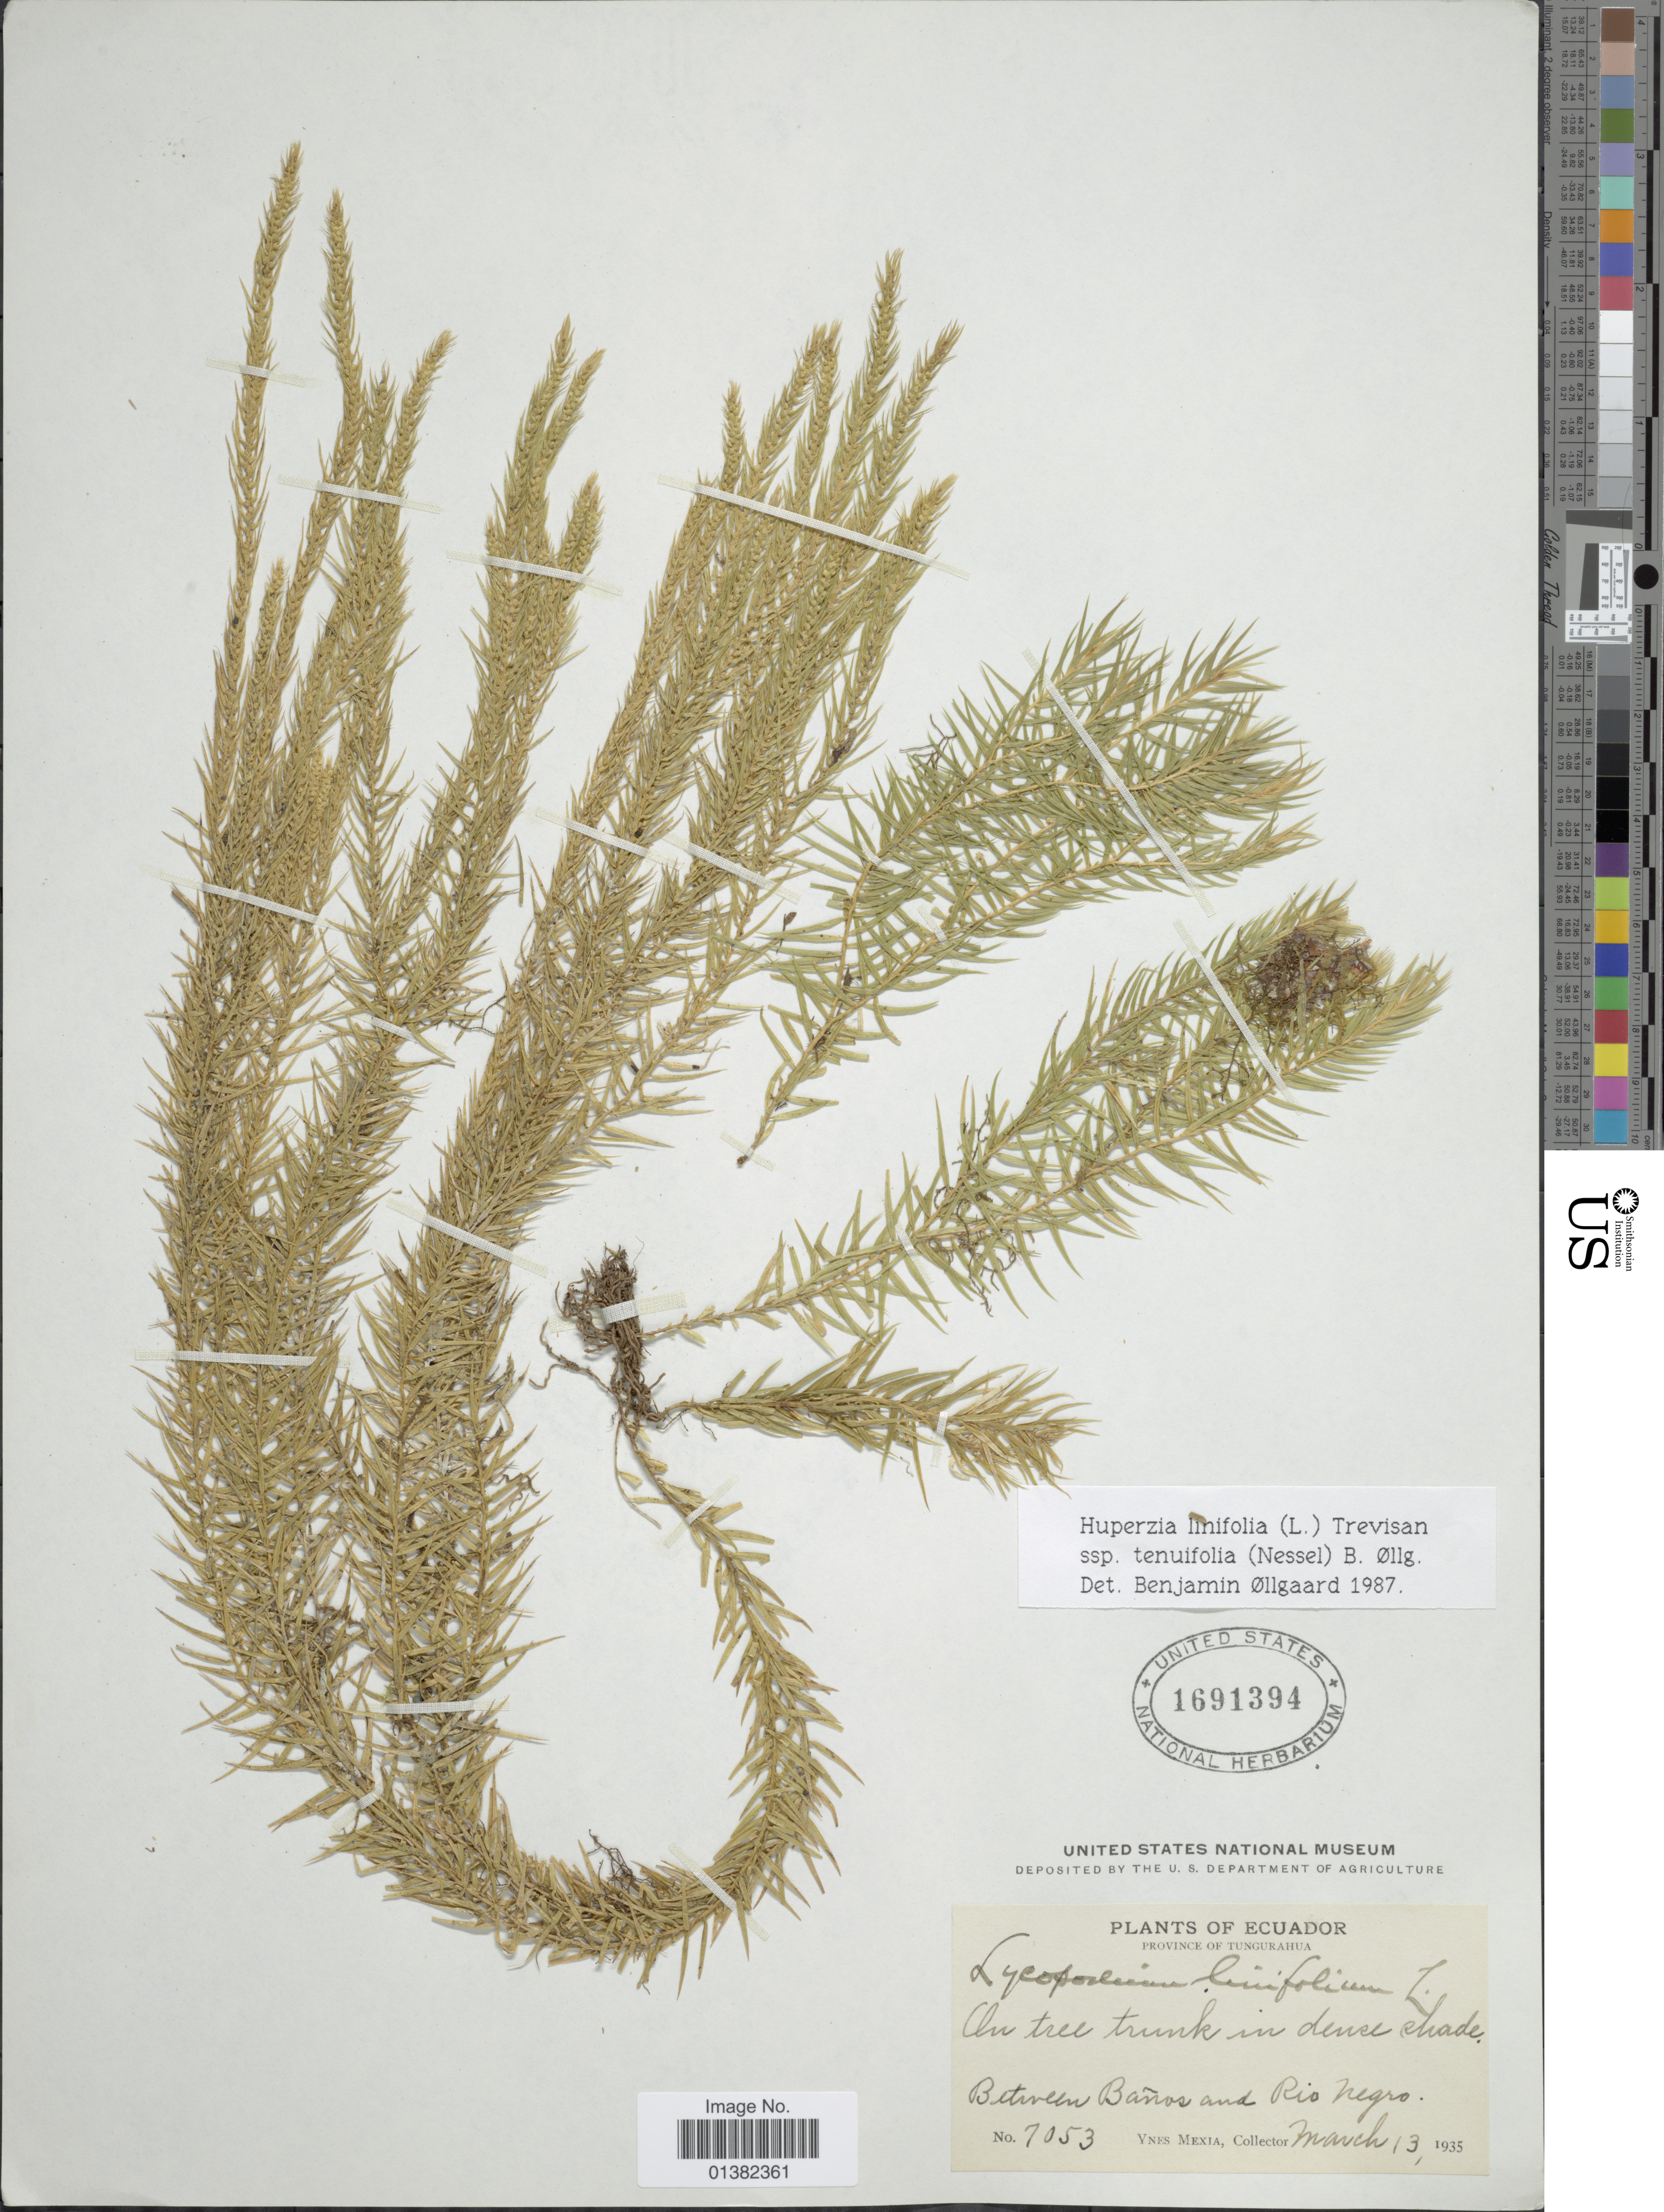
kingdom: Plantae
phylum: Tracheophyta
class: Lycopodiopsida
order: Lycopodiales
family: Lycopodiaceae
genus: Phlegmariurus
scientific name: Phlegmariurus linifolius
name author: (L.) B. Øllg.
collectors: Y. Mexia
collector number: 7053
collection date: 1935-03-13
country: Ecuador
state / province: Tungurahua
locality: Between Baños and Rio Negro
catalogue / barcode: US 1691394